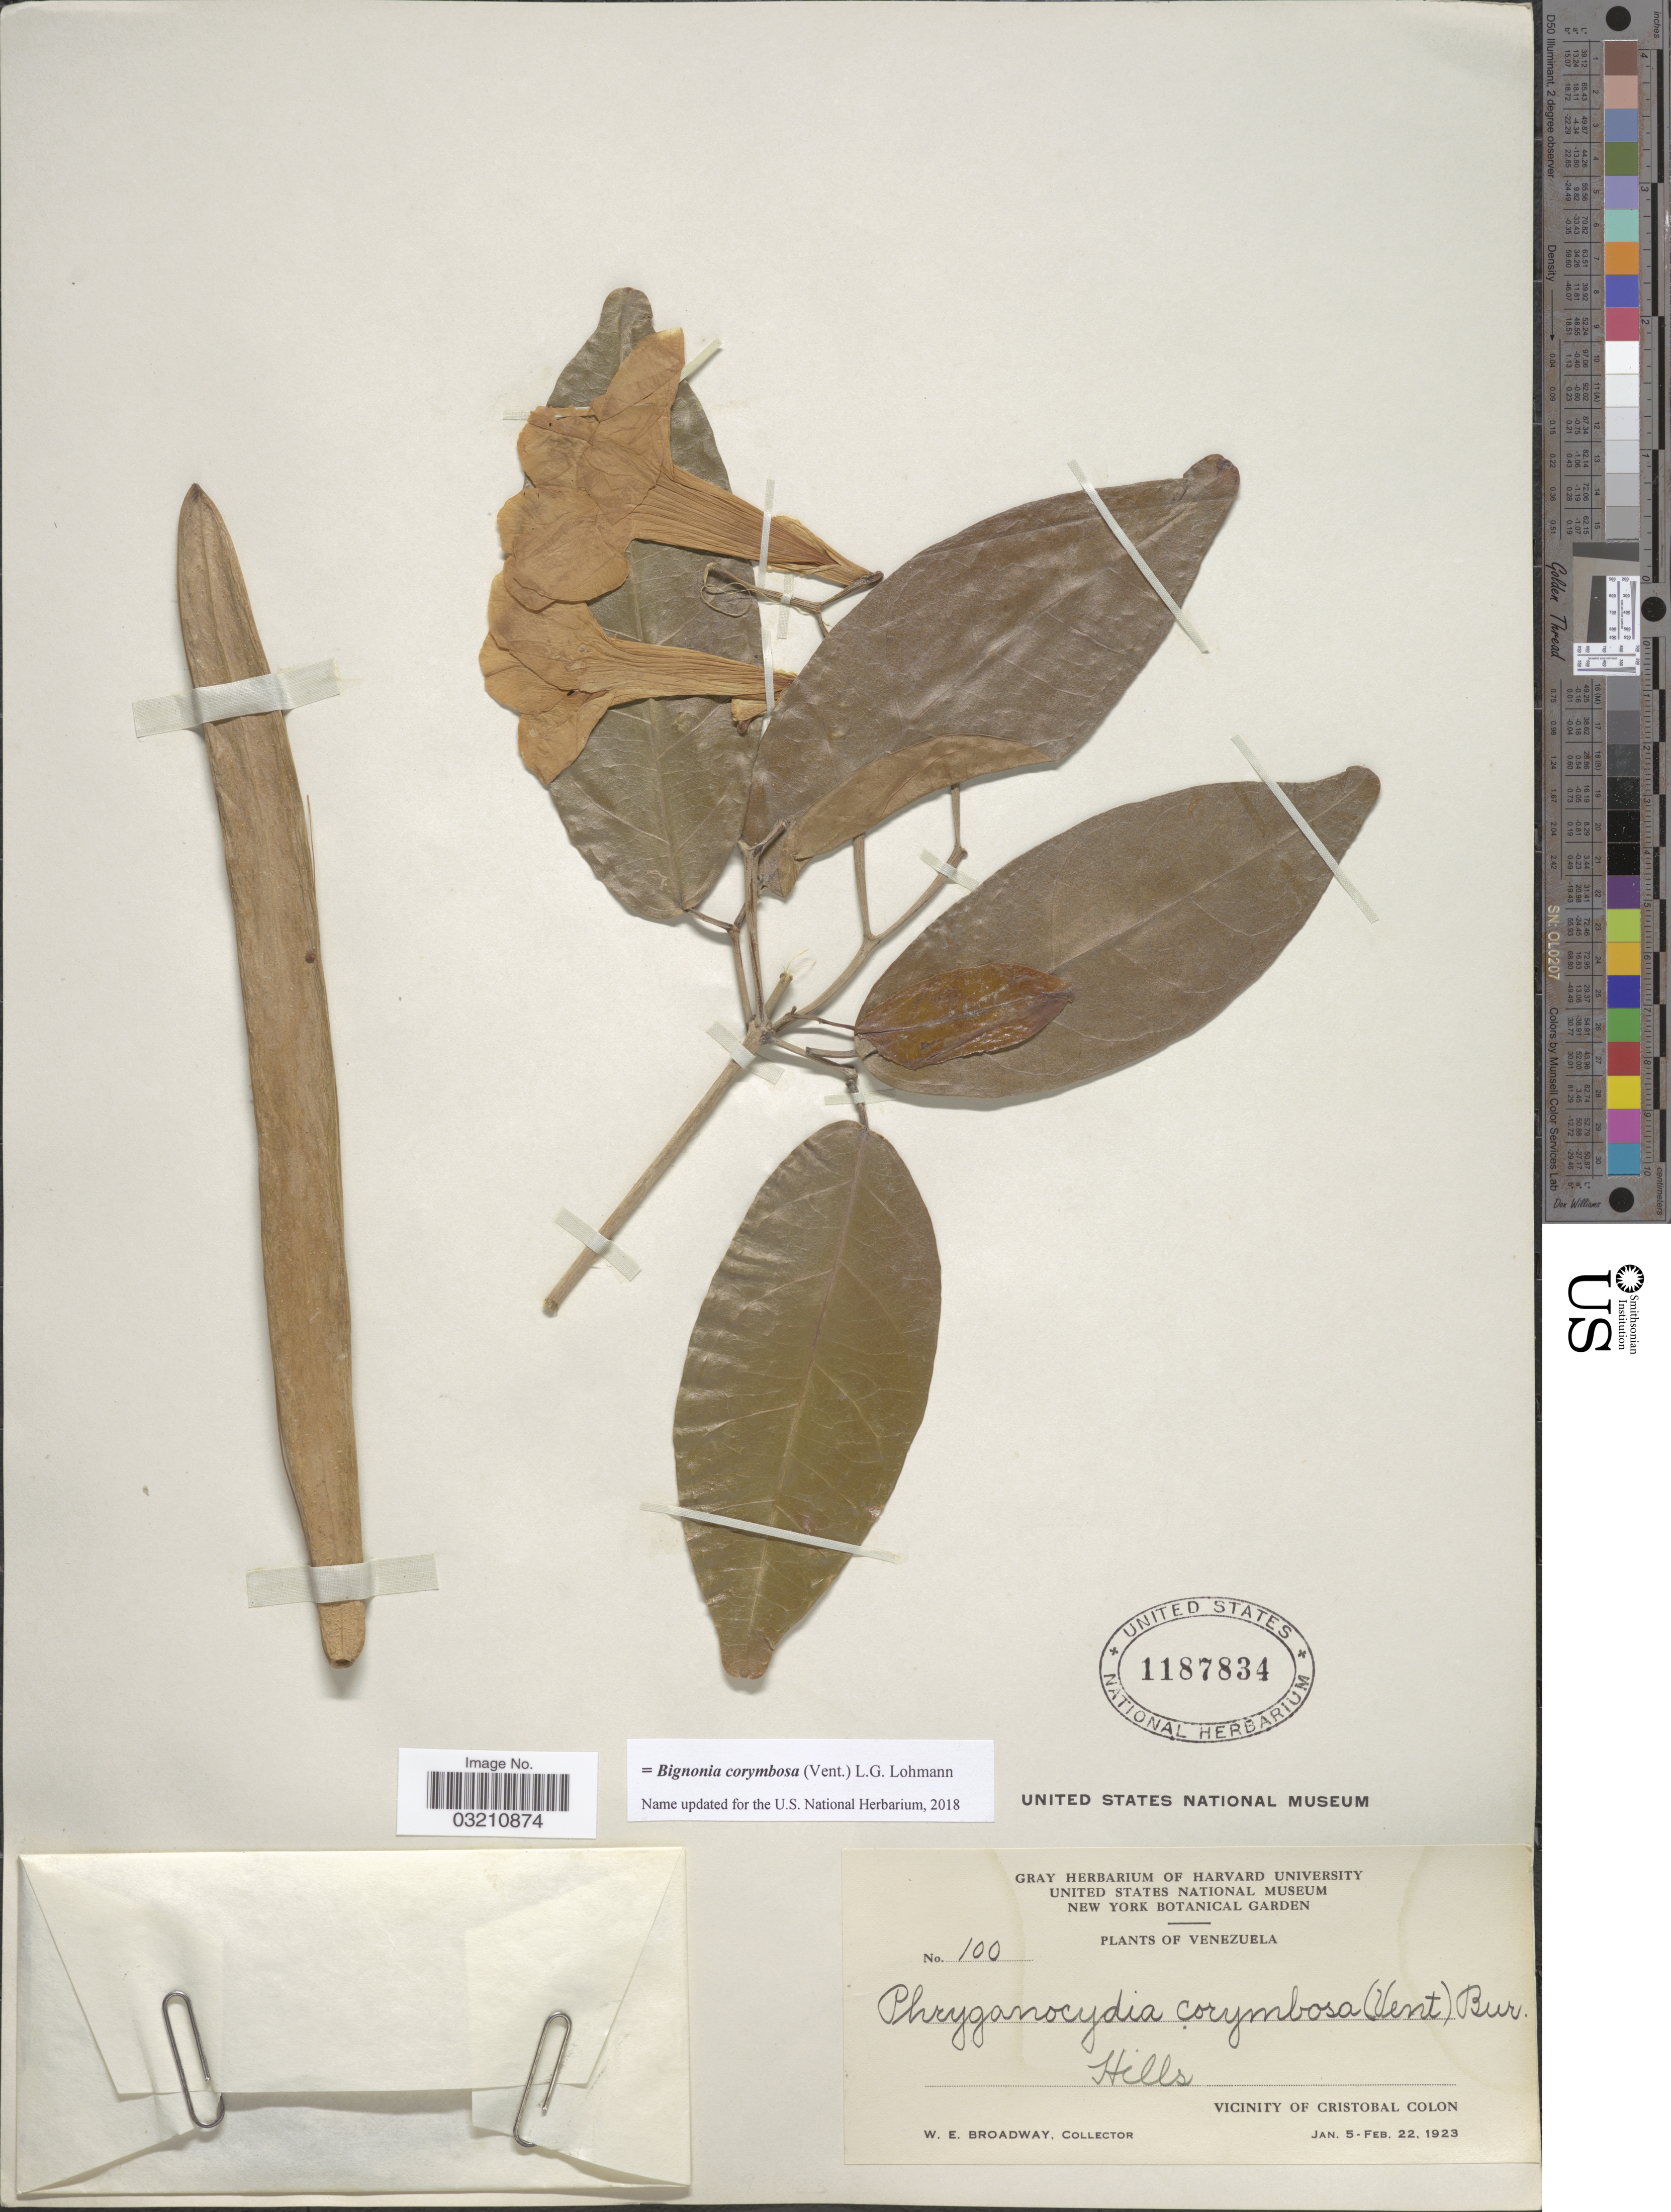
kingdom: Plantae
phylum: Tracheophyta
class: Magnoliopsida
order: Lamiales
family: Bignoniaceae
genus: Bignonia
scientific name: Bignonia corymbosa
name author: (Vent.) L.G. Lohmann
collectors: W. E. Broadway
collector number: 100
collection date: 1923-01-05/1923-02-22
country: Venezuela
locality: Hills. Vicinity of Cristobal Colon.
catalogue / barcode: US 1187834